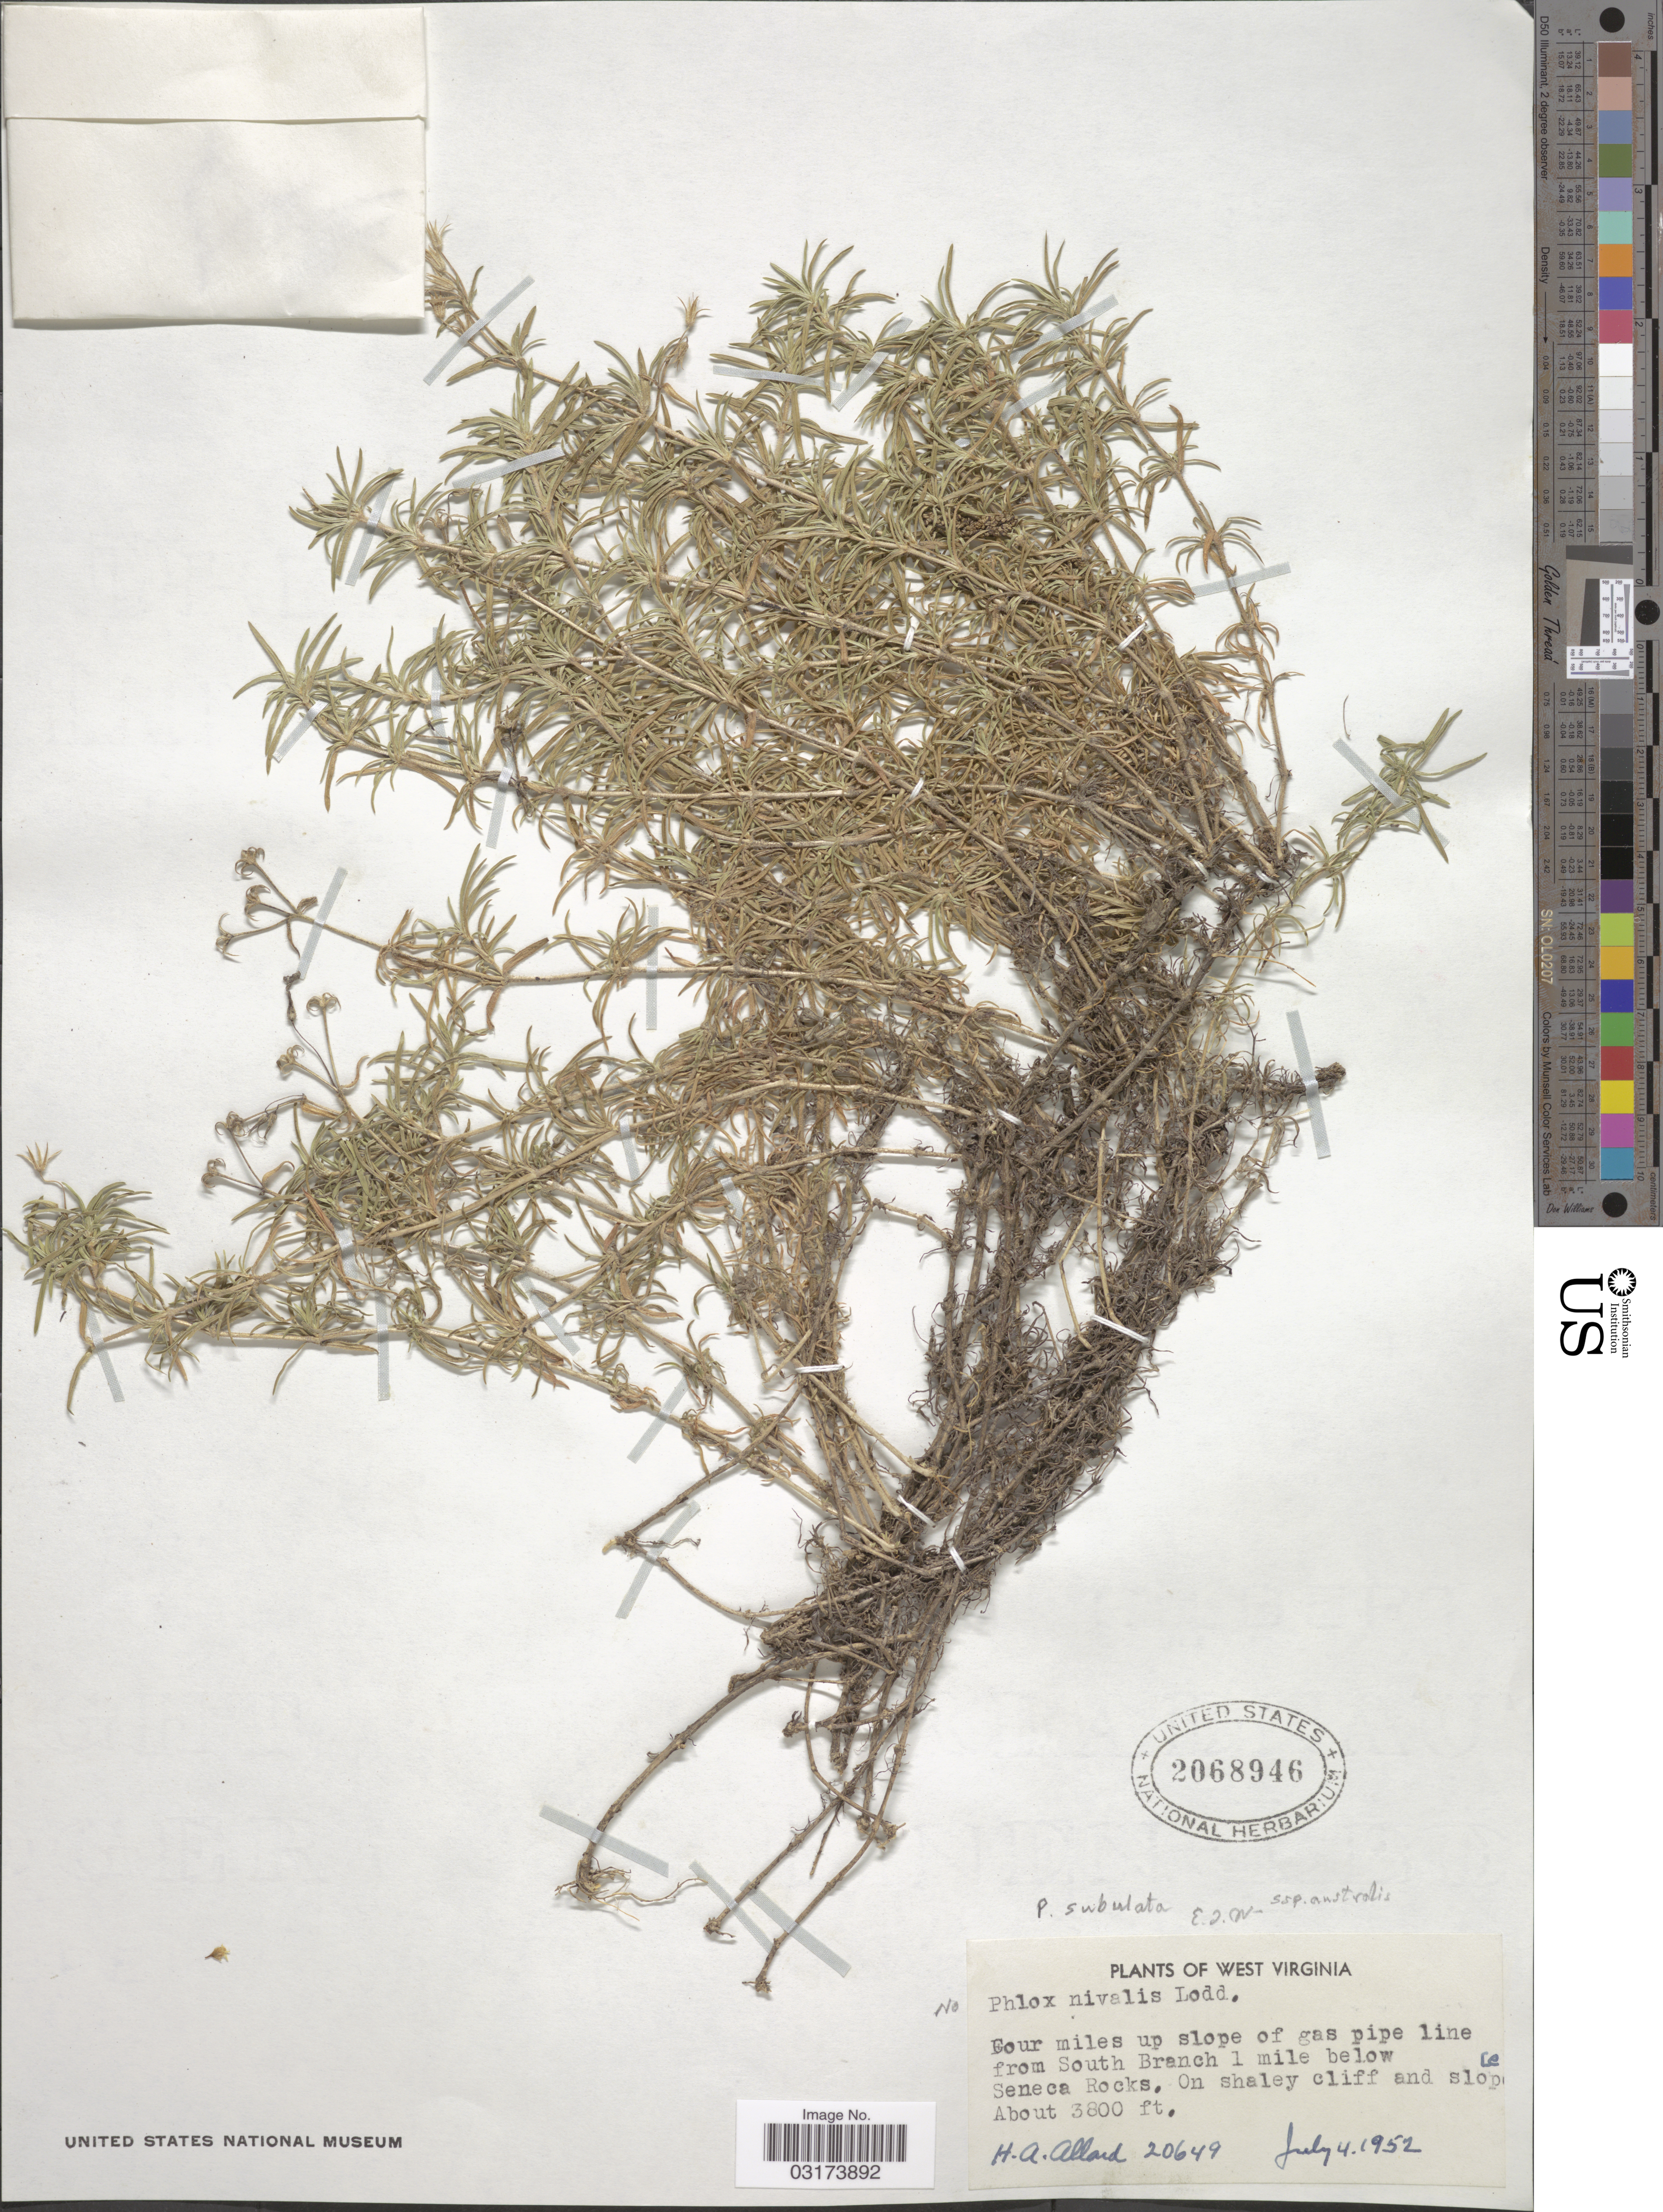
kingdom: Plantae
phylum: Tracheophyta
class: Magnoliopsida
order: Ericales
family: Polemoniaceae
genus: Phlox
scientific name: Phlox subulata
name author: L.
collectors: H. A. Allard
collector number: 20649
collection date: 1952-07-04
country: United States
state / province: West Virginia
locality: Four miles up slope of gas pipe line from South Branch 1 mile below Seneca Rocks.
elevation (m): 1158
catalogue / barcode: US 2068946